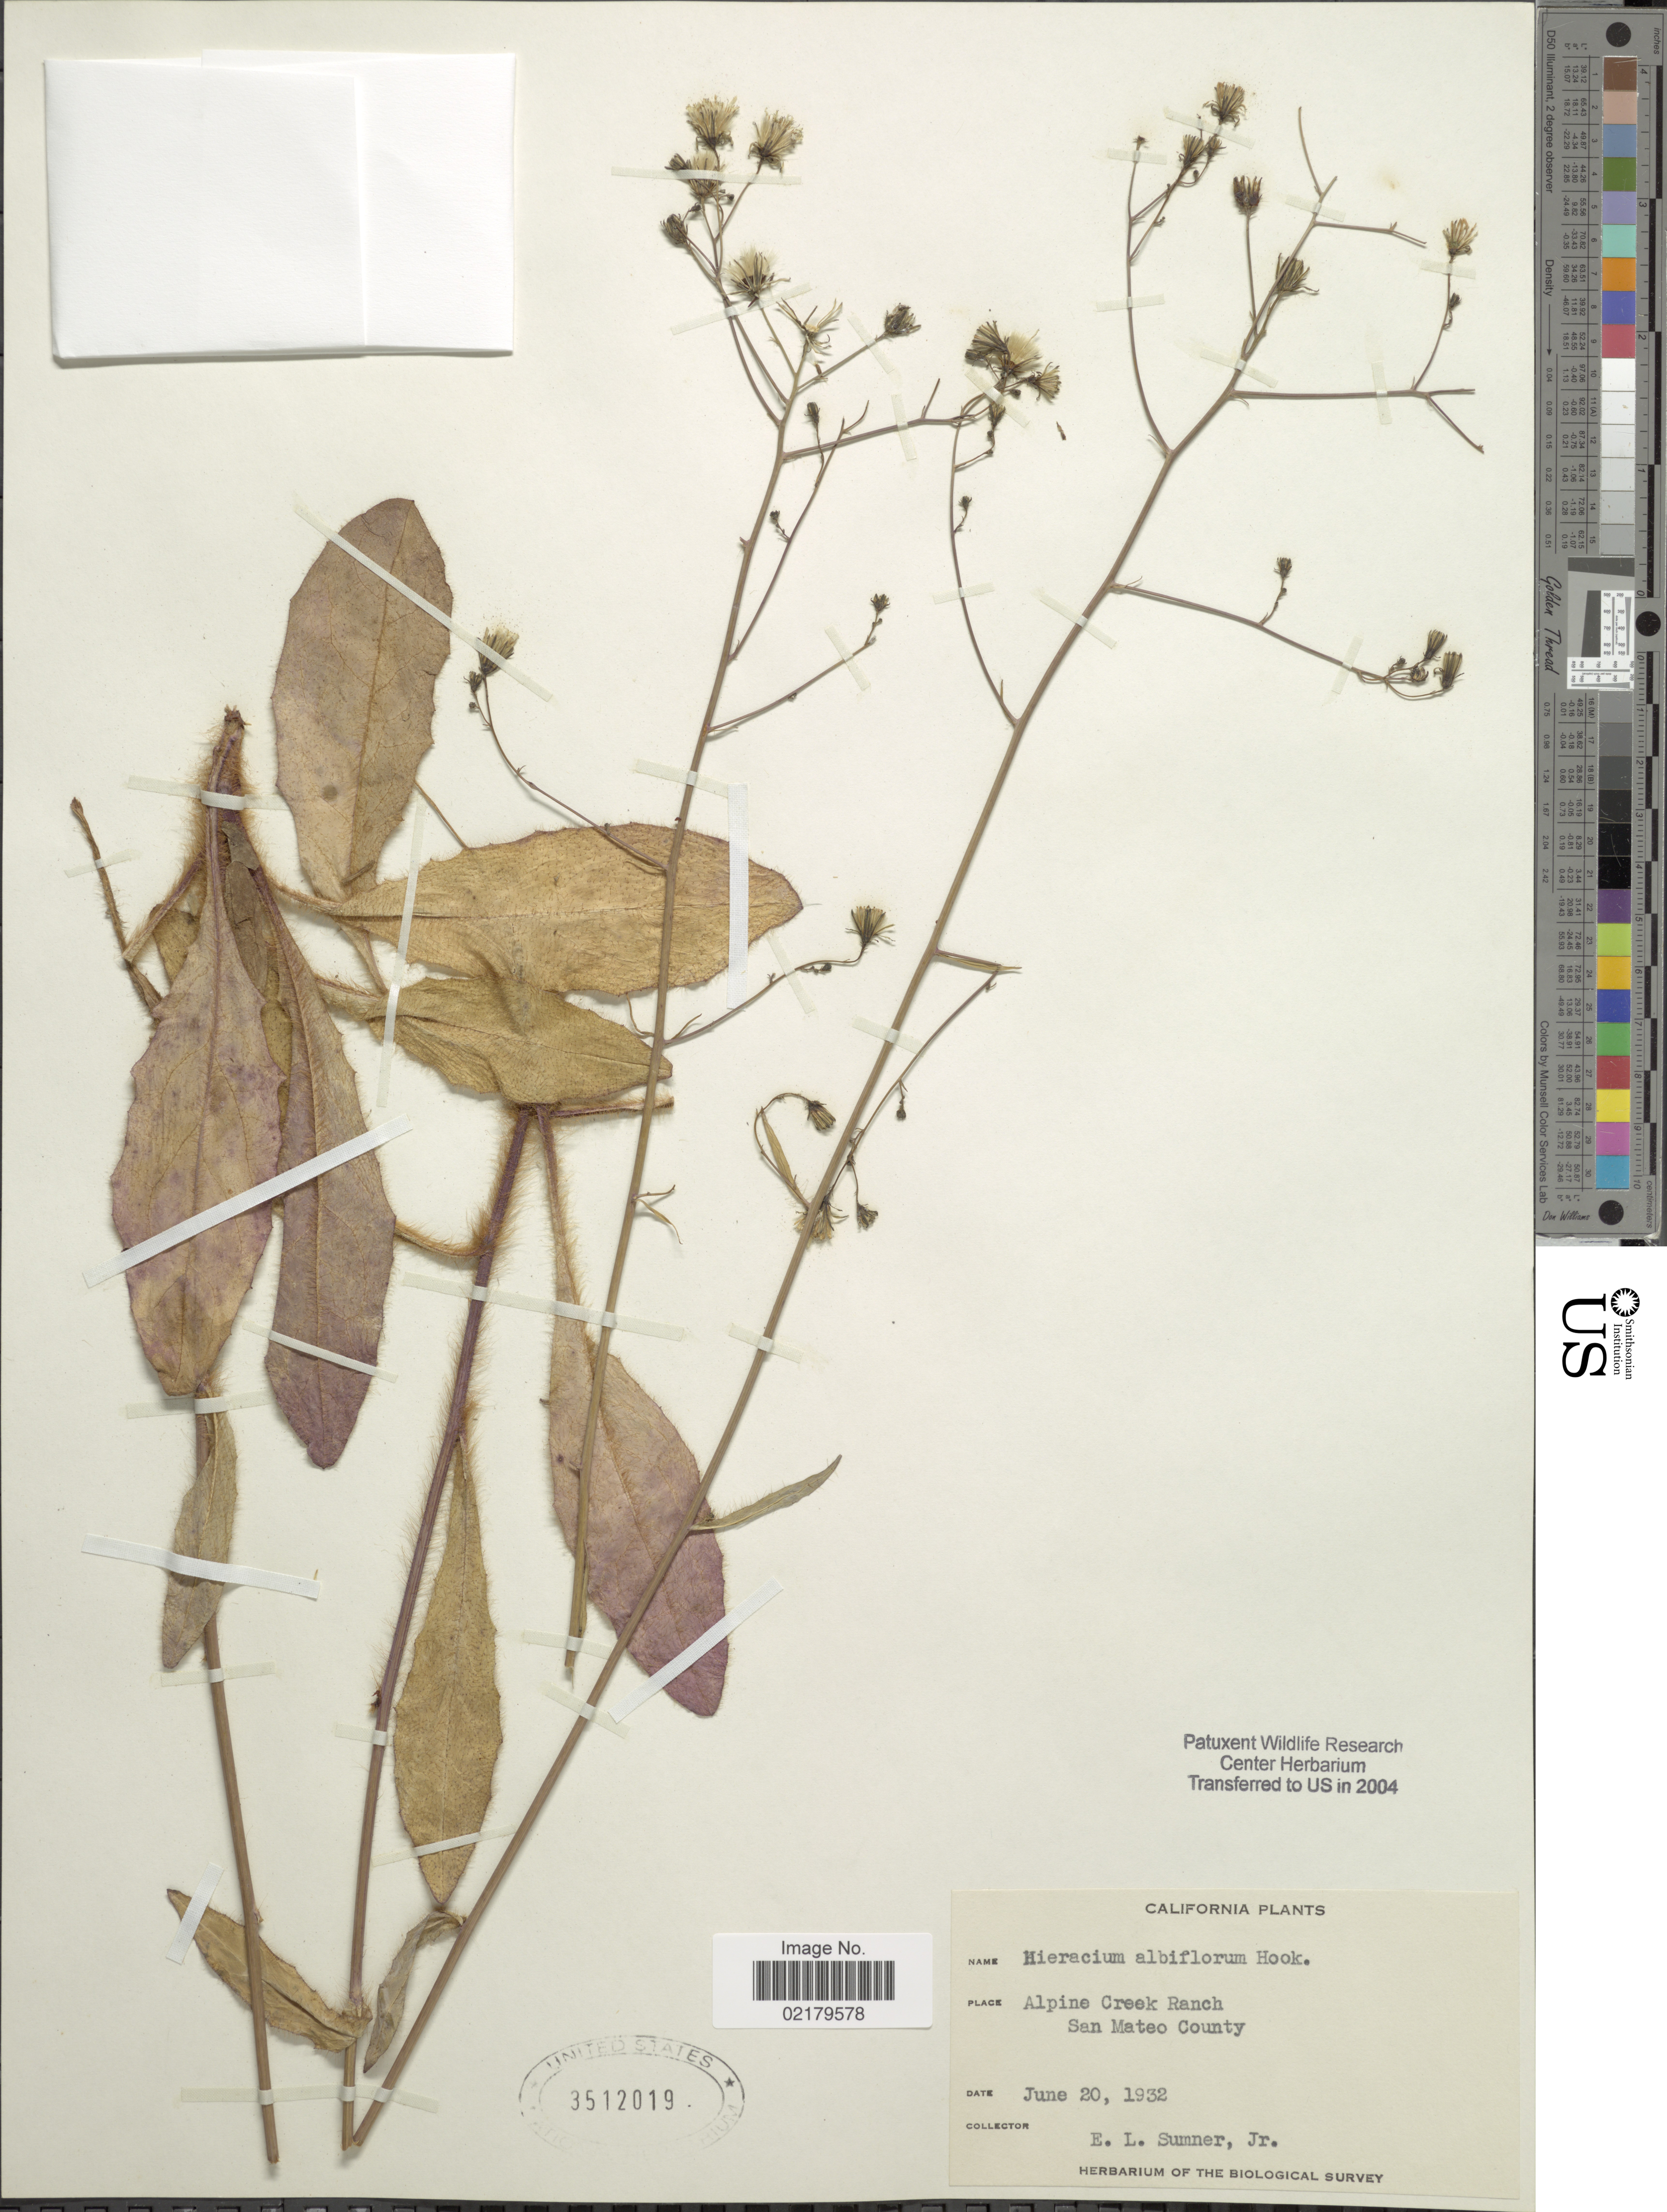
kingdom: Plantae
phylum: Tracheophyta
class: Magnoliopsida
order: Asterales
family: Asteraceae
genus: Hieracium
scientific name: Hieracium albiflorum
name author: Hook.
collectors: E. Sumner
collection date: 1932-06-20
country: United States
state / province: California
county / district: San Mateo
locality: Alpine Creek Ranch, San Mateo County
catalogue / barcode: US 3512019